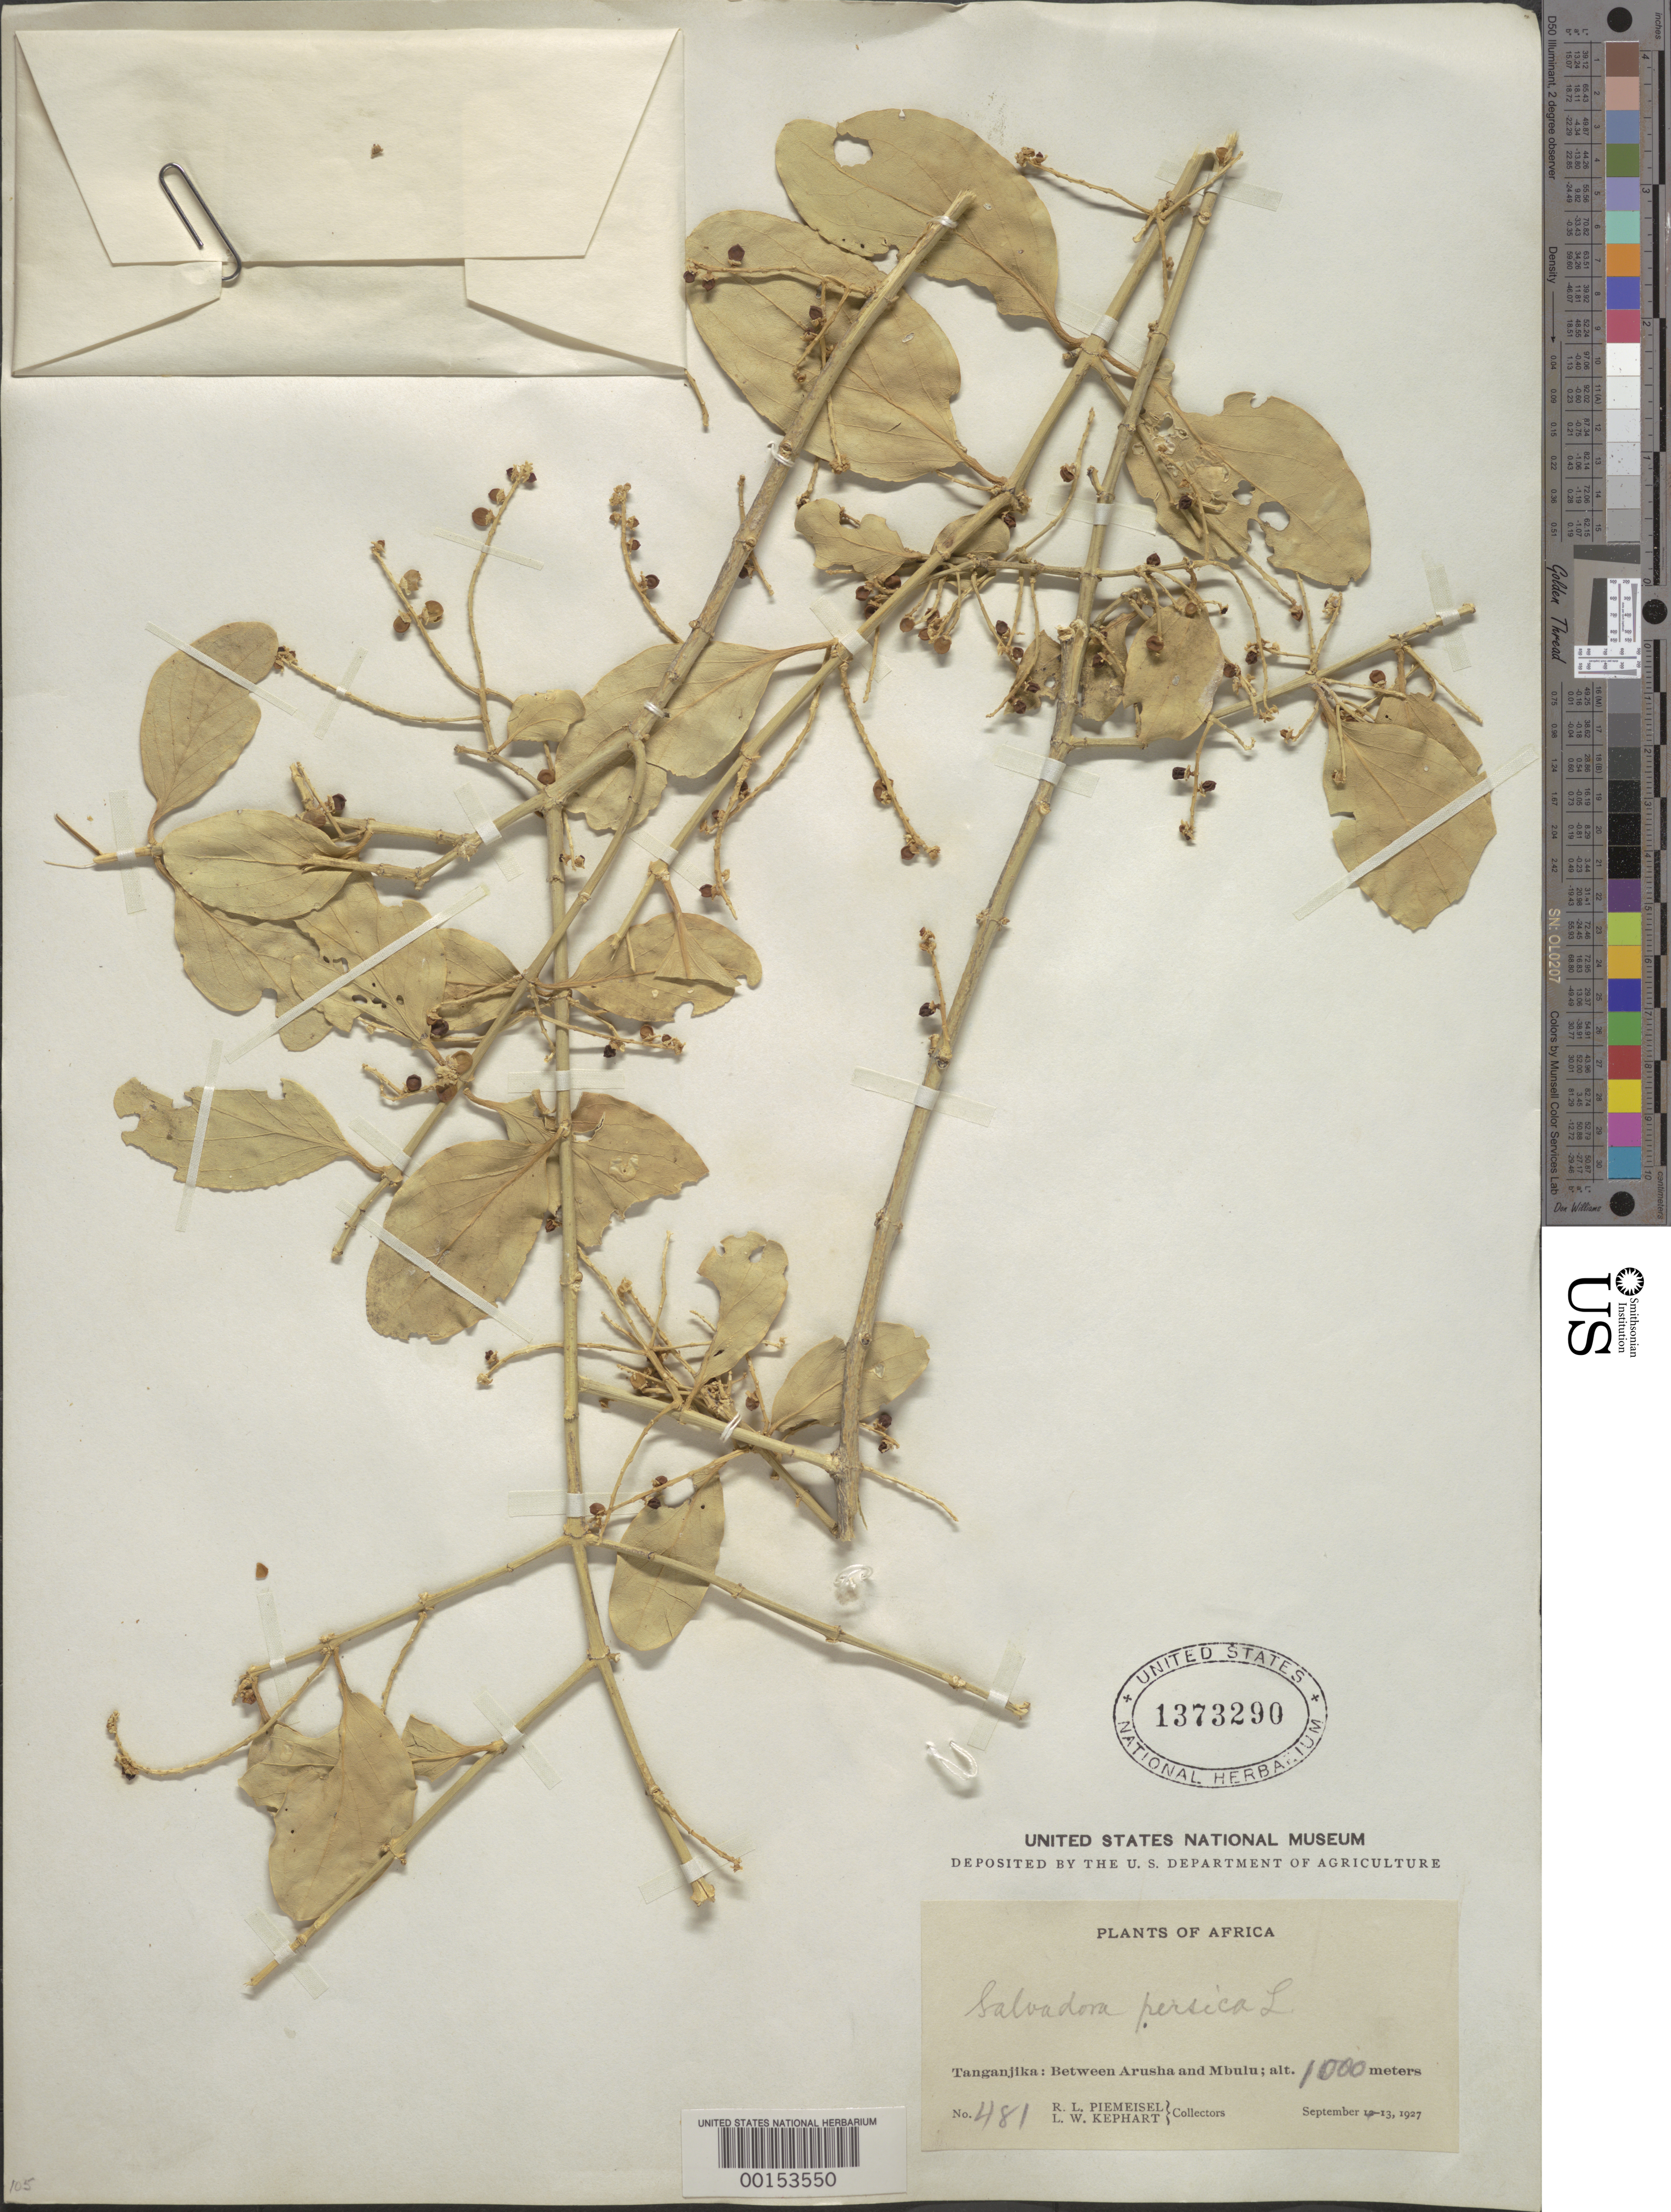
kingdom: Plantae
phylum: Tracheophyta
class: Magnoliopsida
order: Brassicales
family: Salvadoraceae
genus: Salvadora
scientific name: Salvadora persica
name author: L.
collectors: R. L. Piemeisel & L. W. Kephart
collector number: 481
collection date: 1927-09-13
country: Tanzania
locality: Tanganjika: Between Arusha and Mbulu.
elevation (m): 1000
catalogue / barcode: US 1373290